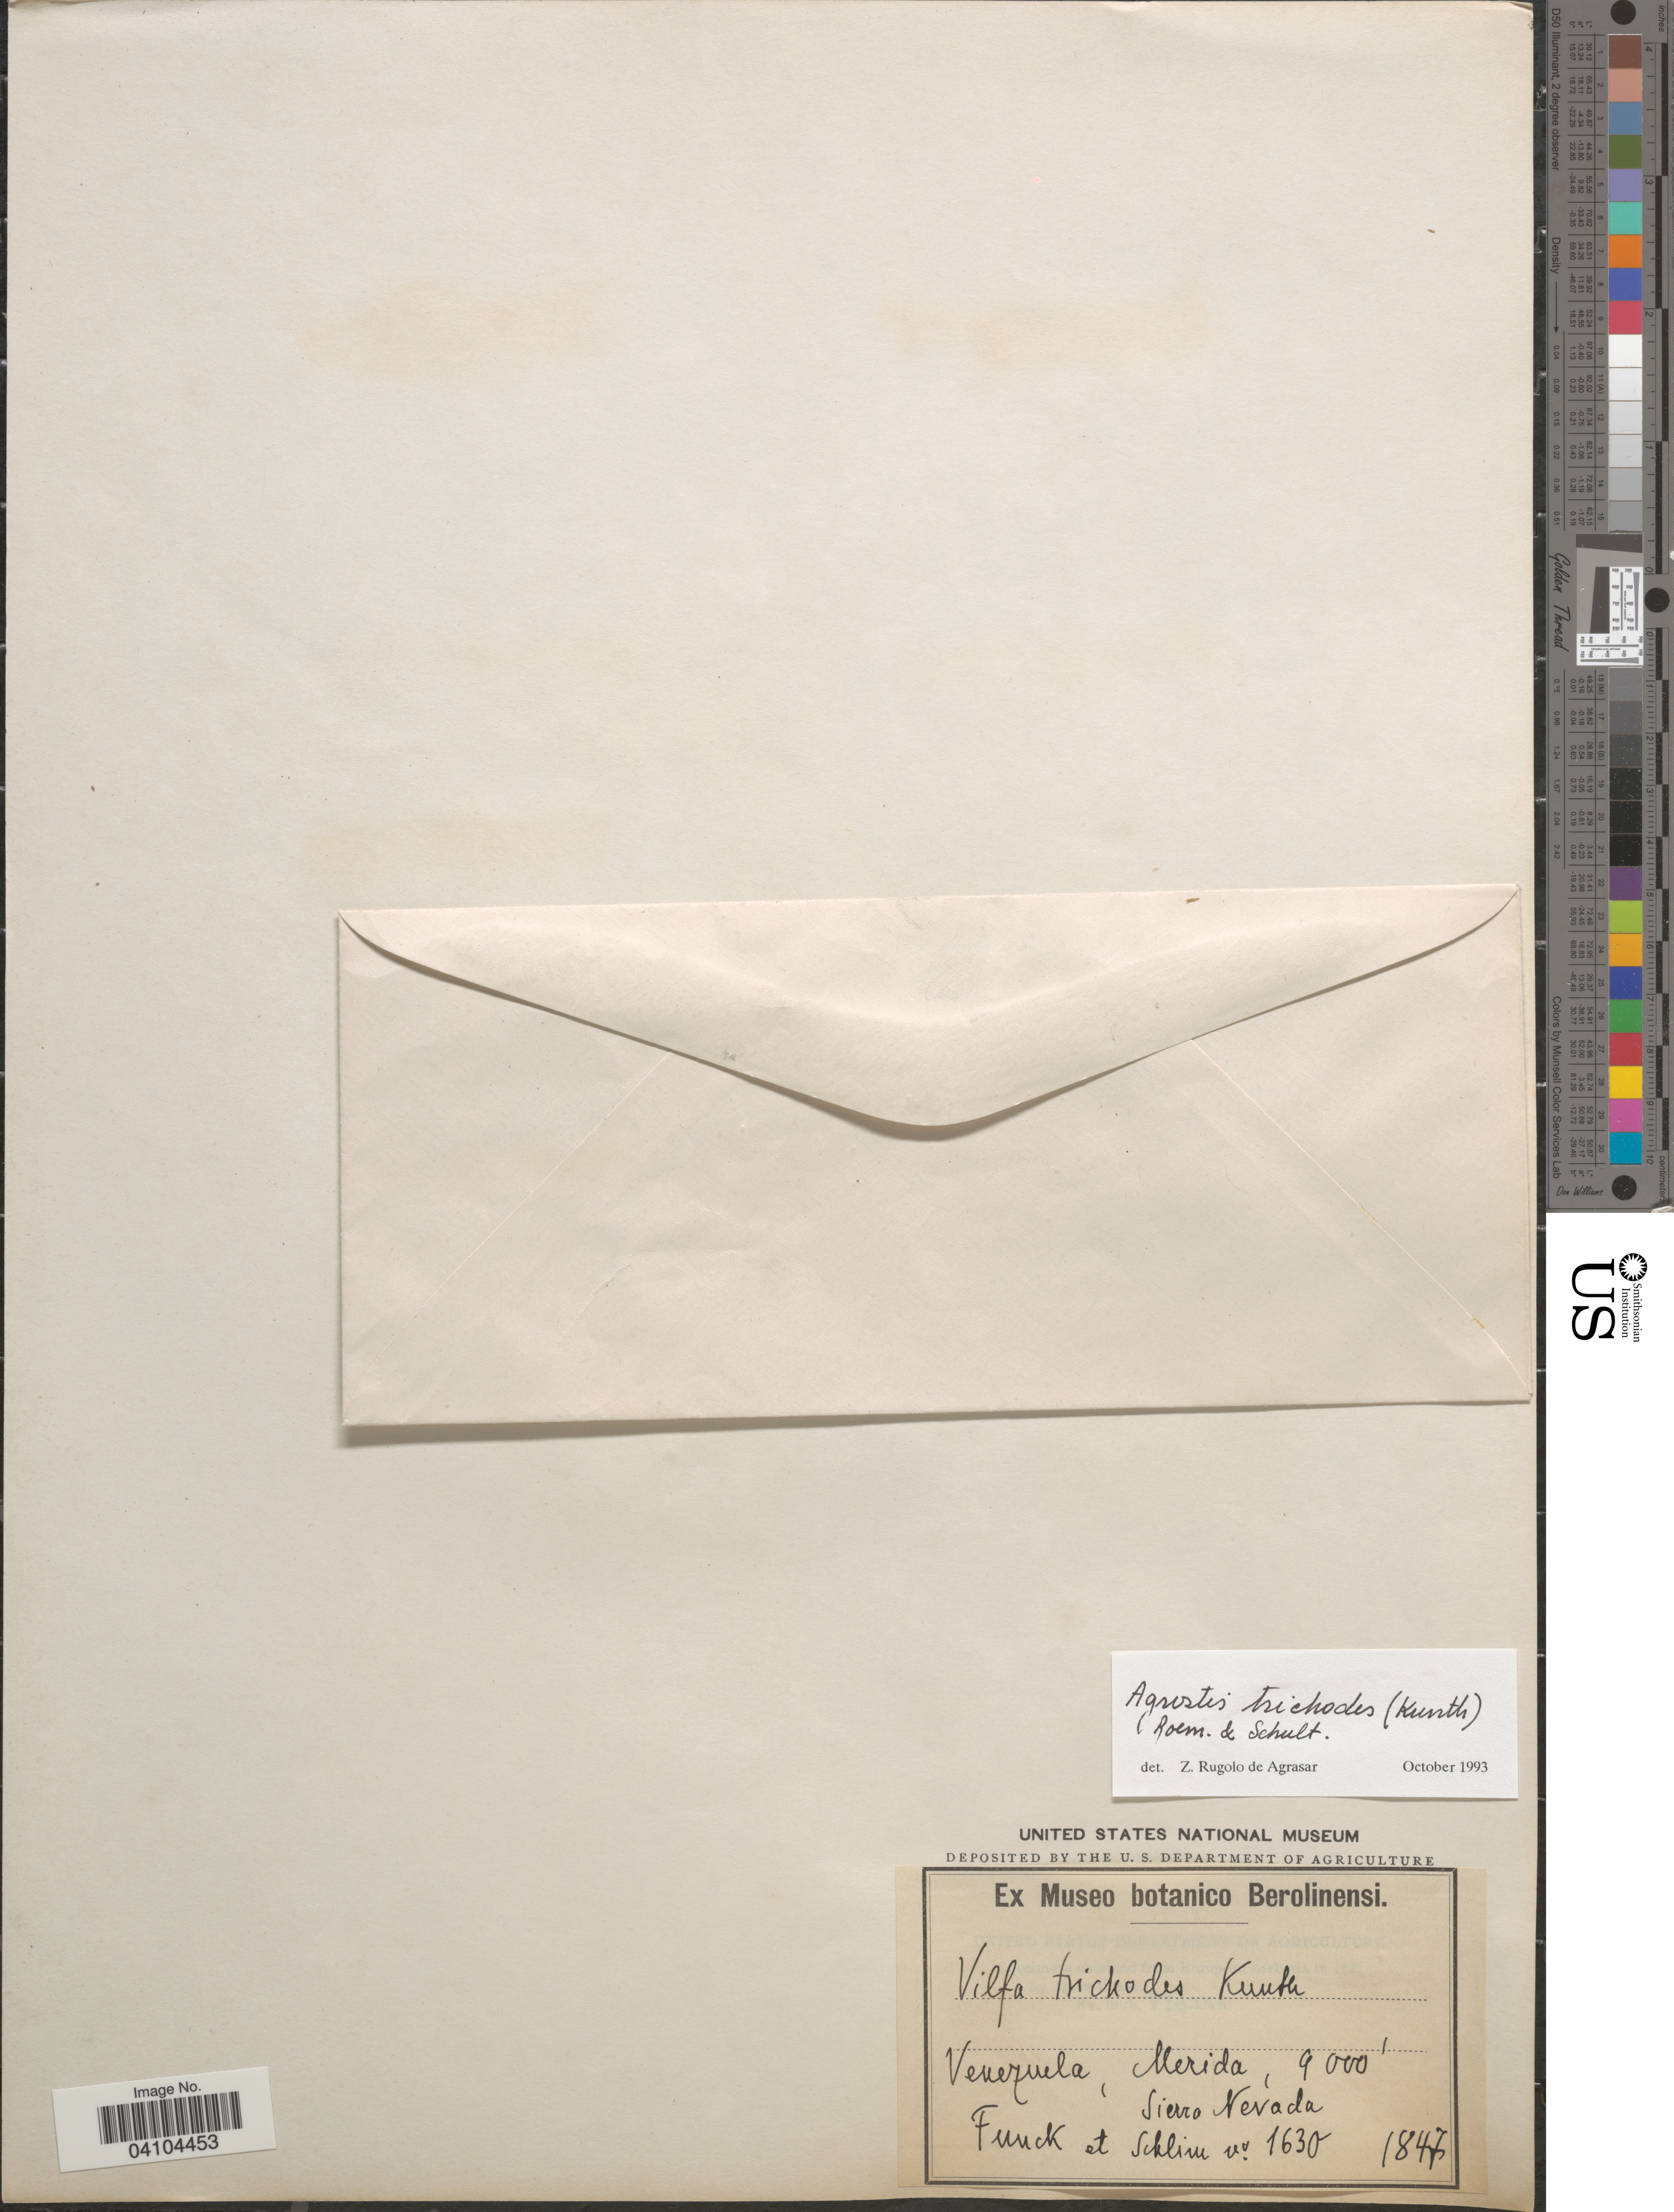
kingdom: Plantae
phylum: Tracheophyta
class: Liliopsida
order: Poales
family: Poaceae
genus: Agrostis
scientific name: Agrostis trichodes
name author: (Kunth) Roem. & Schult.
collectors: -. Funck & Schlim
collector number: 1630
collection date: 1847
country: Venezuela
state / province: Merida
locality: Sierra Nevada.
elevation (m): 2743